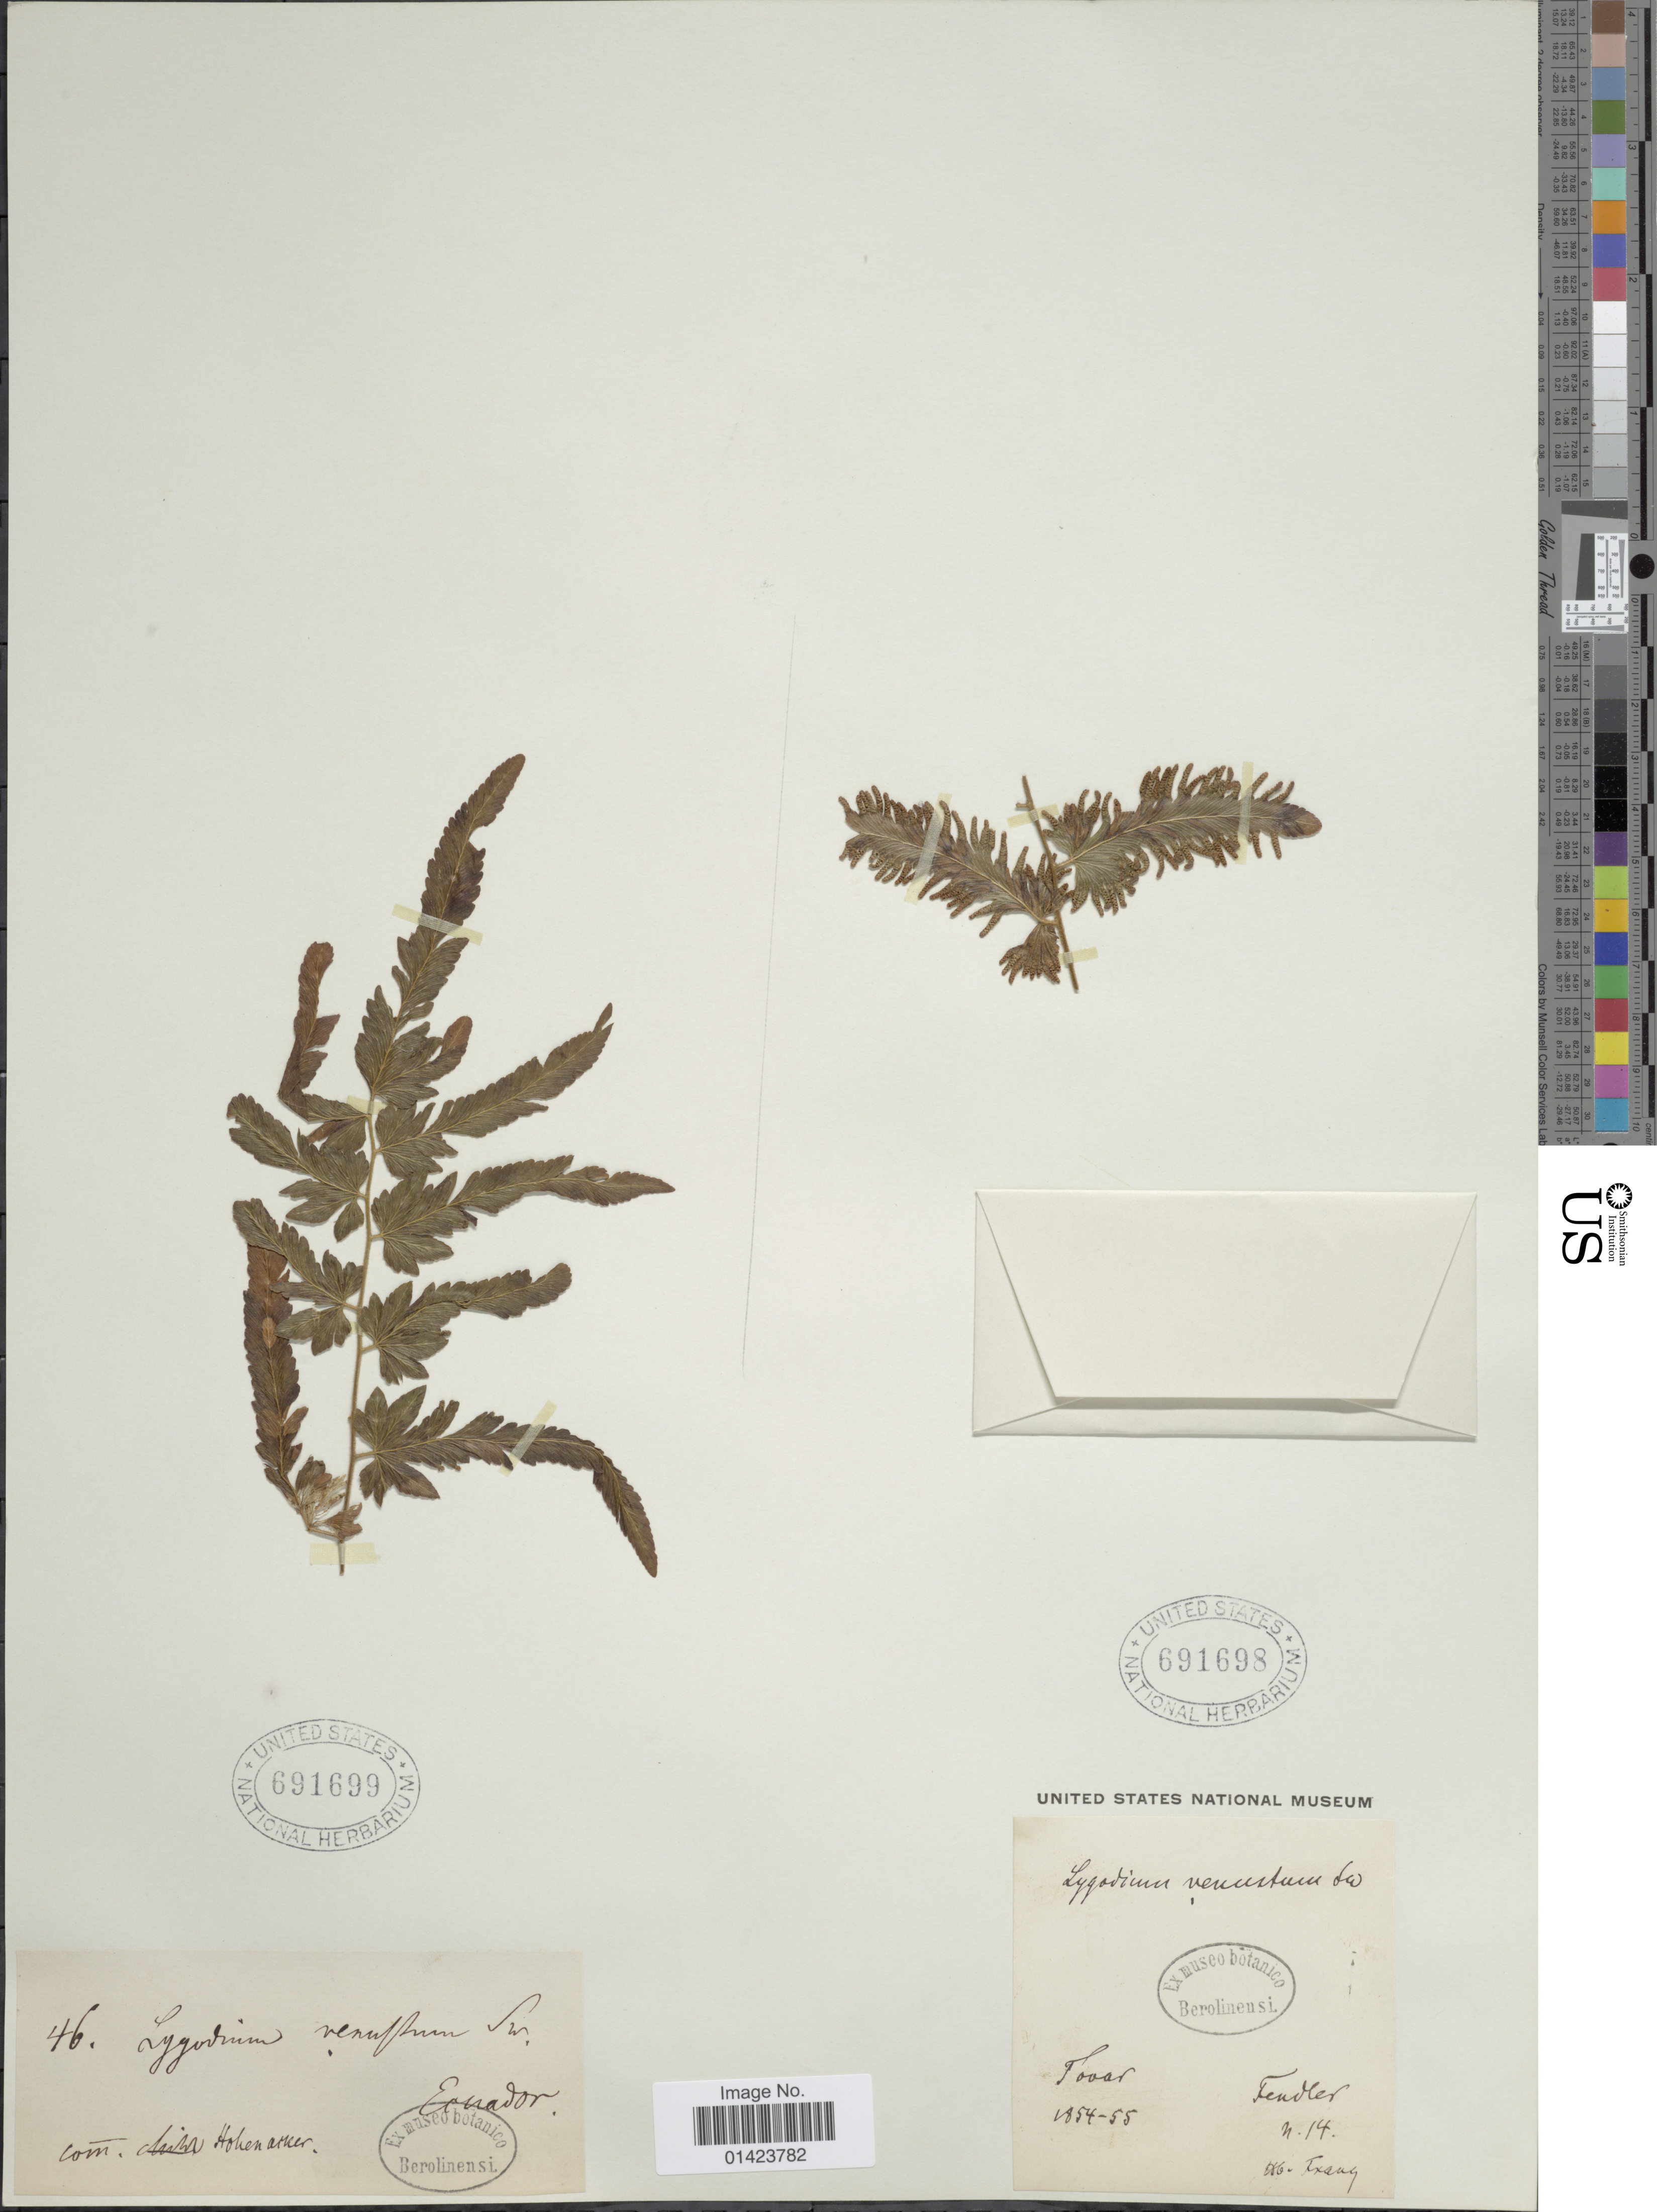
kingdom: Plantae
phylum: Tracheophyta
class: Polypodiopsida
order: Schizaeales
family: Lygodiaceae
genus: Lygodium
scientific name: Lygodium venustum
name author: Sw.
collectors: A. Fendler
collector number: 14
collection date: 1854/1855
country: Venezuela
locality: Tovar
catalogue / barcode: US 691698